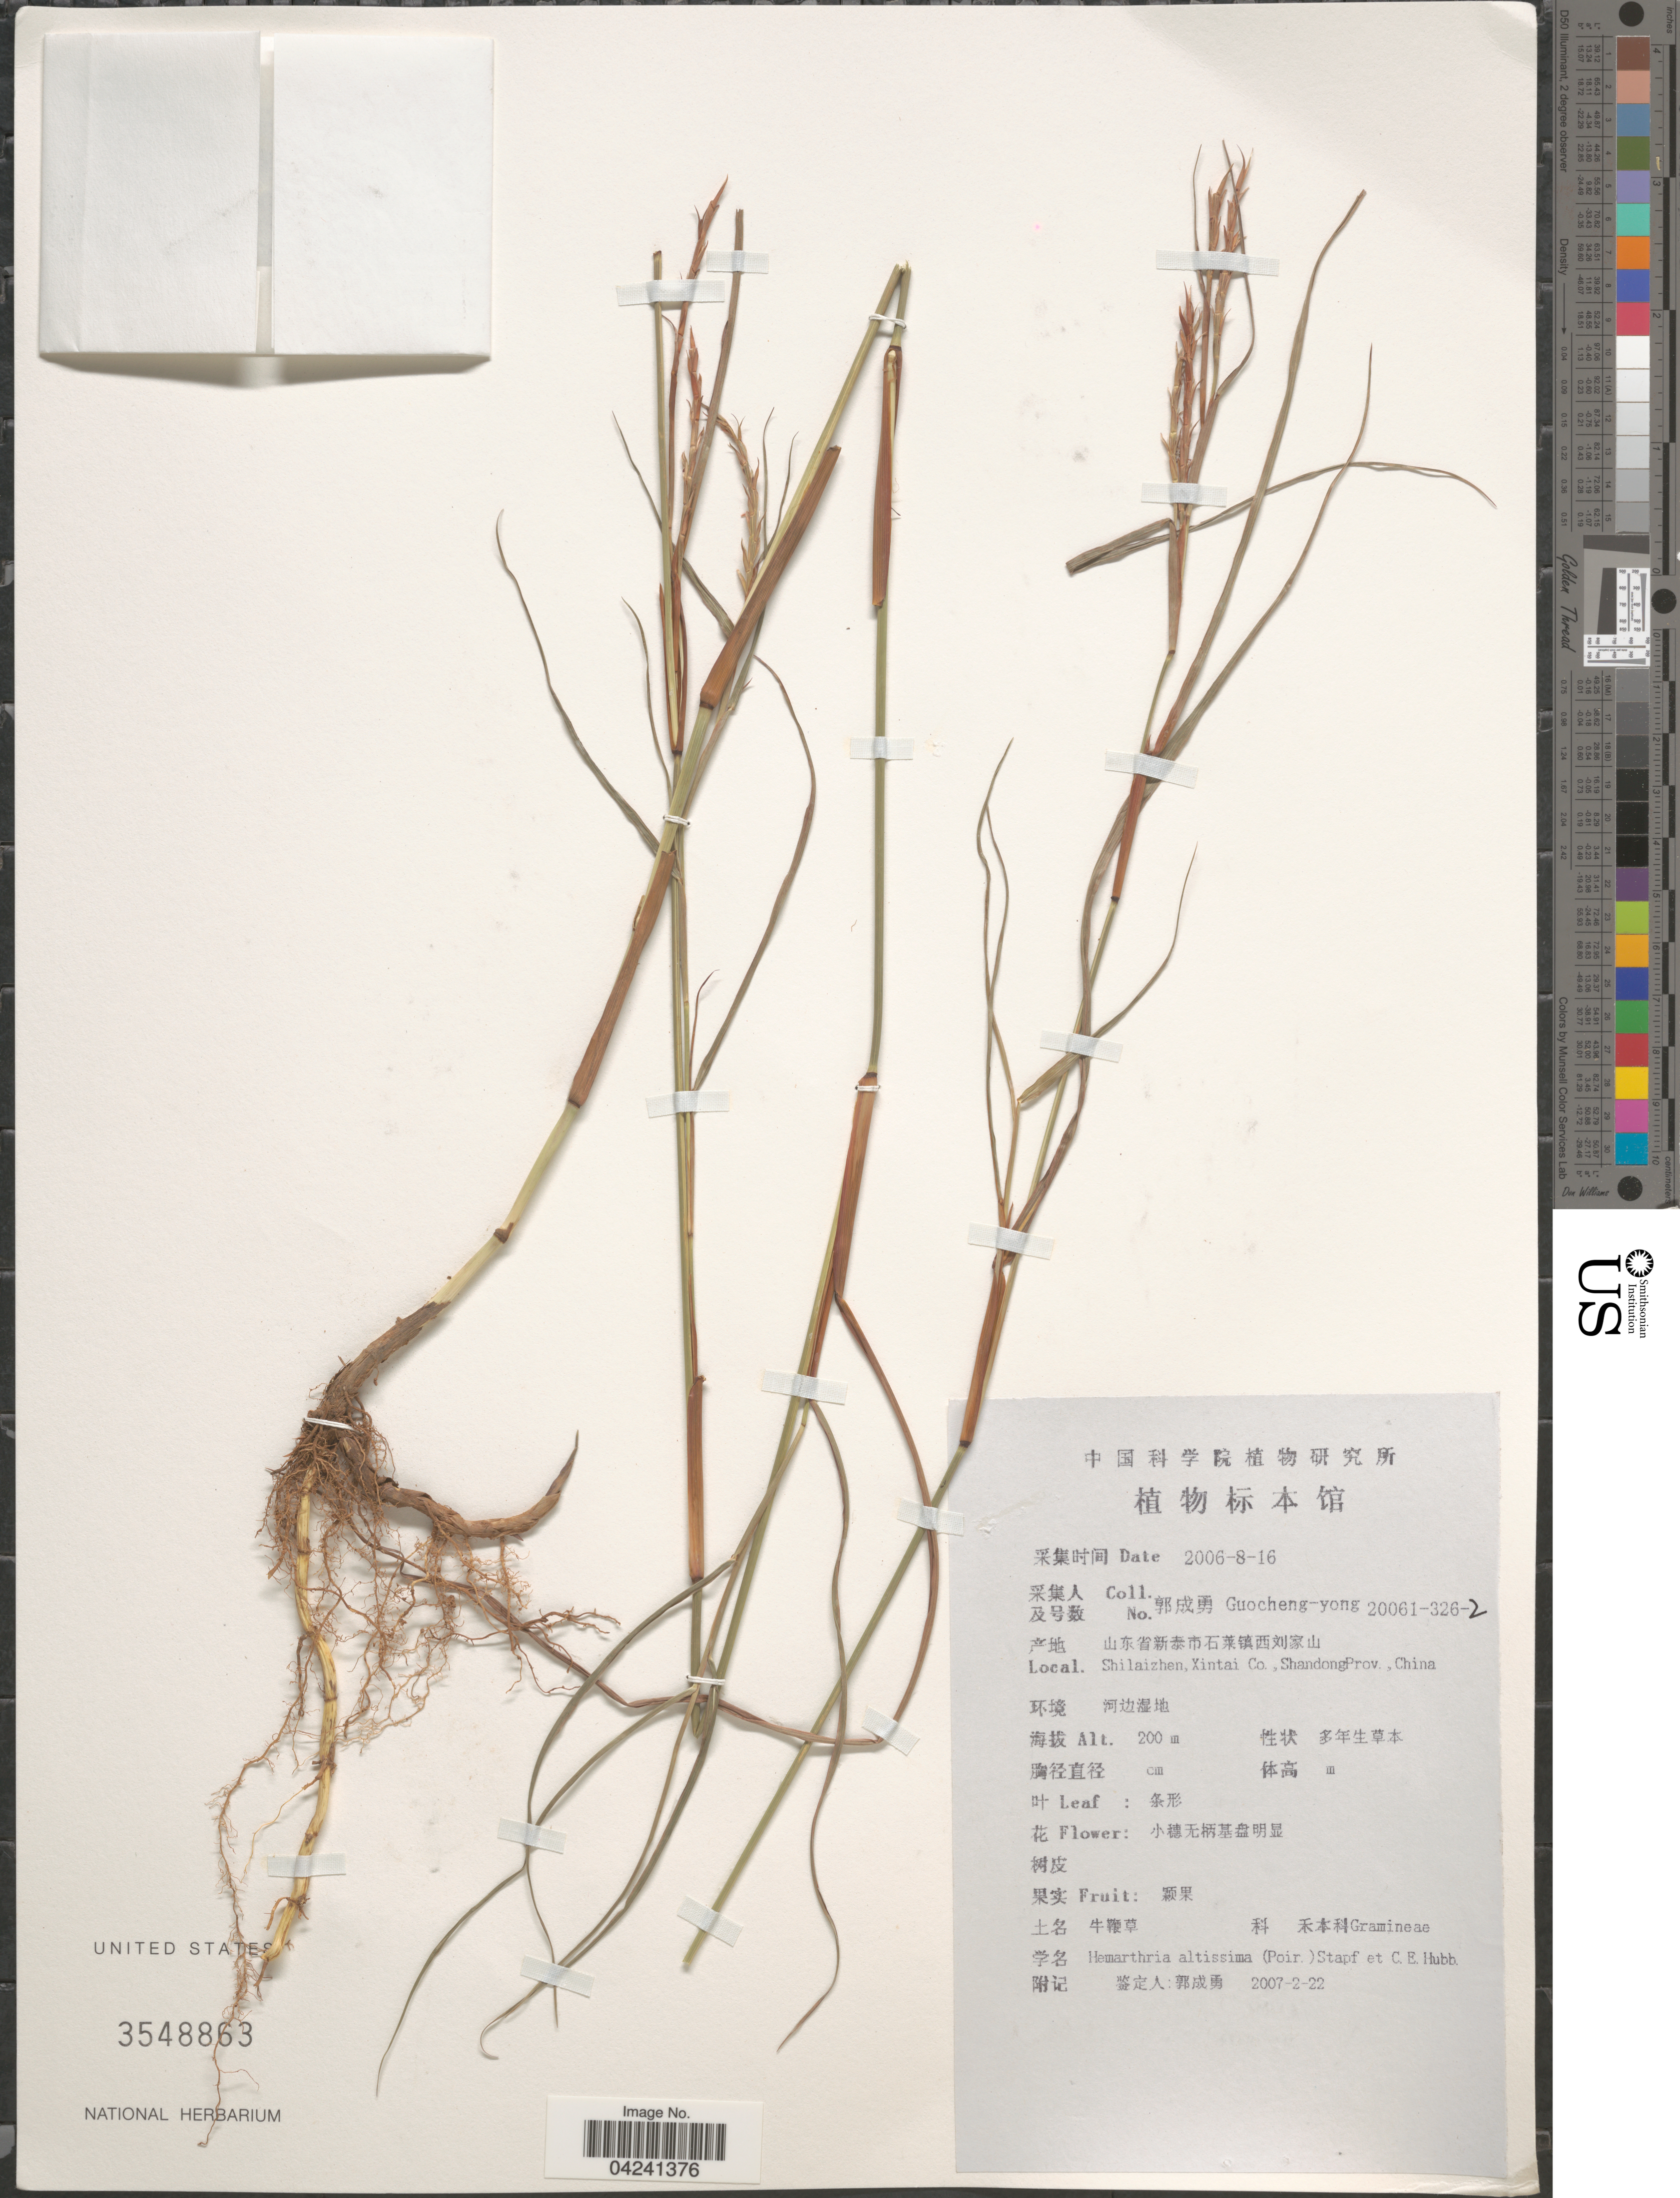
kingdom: Plantae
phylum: Tracheophyta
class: Liliopsida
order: Poales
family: Poaceae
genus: Hemarthria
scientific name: Hemarthria altissima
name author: (Poir.) Stapf & C. E. Hubb.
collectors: Guo cheng-yong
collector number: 20061-326-2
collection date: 2006-08-16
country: China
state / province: Shandong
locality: Shilaizhen, Xintai Co., Shandong Prov.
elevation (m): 200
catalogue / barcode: US 3548863